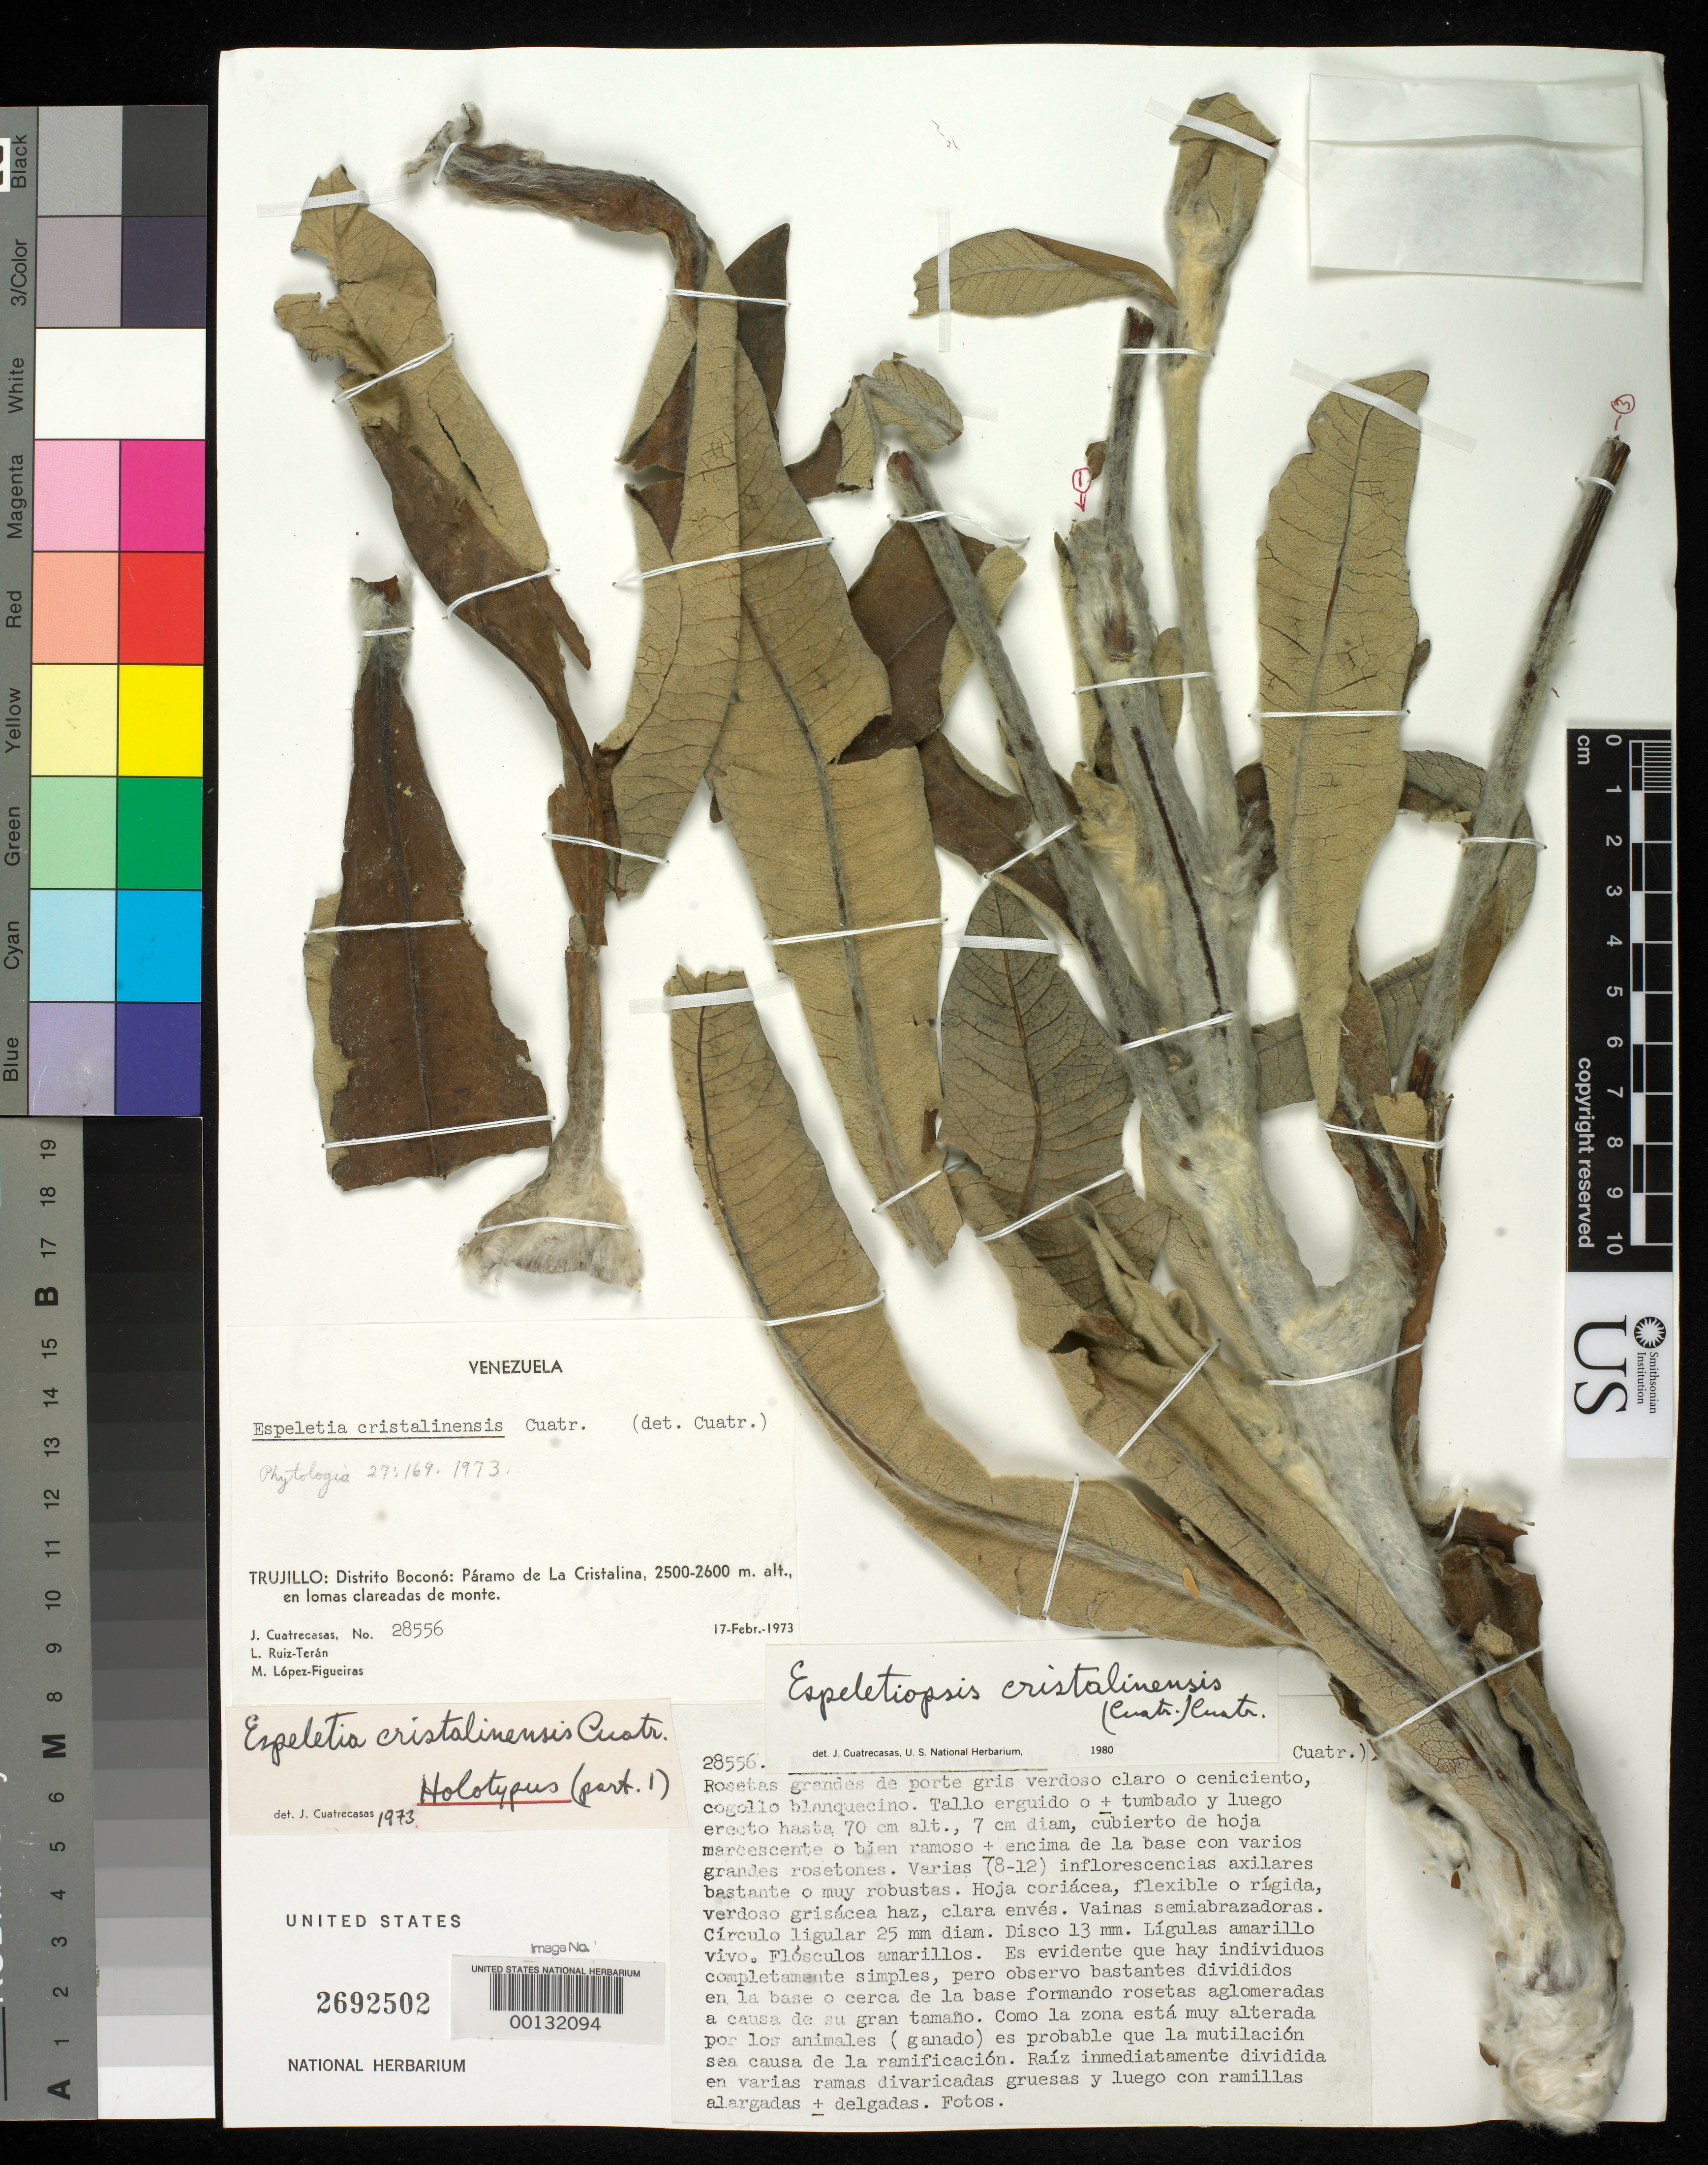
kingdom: Plantae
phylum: Tracheophyta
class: Magnoliopsida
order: Asterales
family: Asteraceae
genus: Espeletia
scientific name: Espeletia cristalinensis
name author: Cuatrec.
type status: Holotype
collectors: J. Cuatrecasas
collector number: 28556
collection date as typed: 17 Feb 1973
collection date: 1973-02-17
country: Venezuela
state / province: Trujillo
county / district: Bocono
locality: Páramo de La Cristalina.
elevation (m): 2500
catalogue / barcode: US 2692502